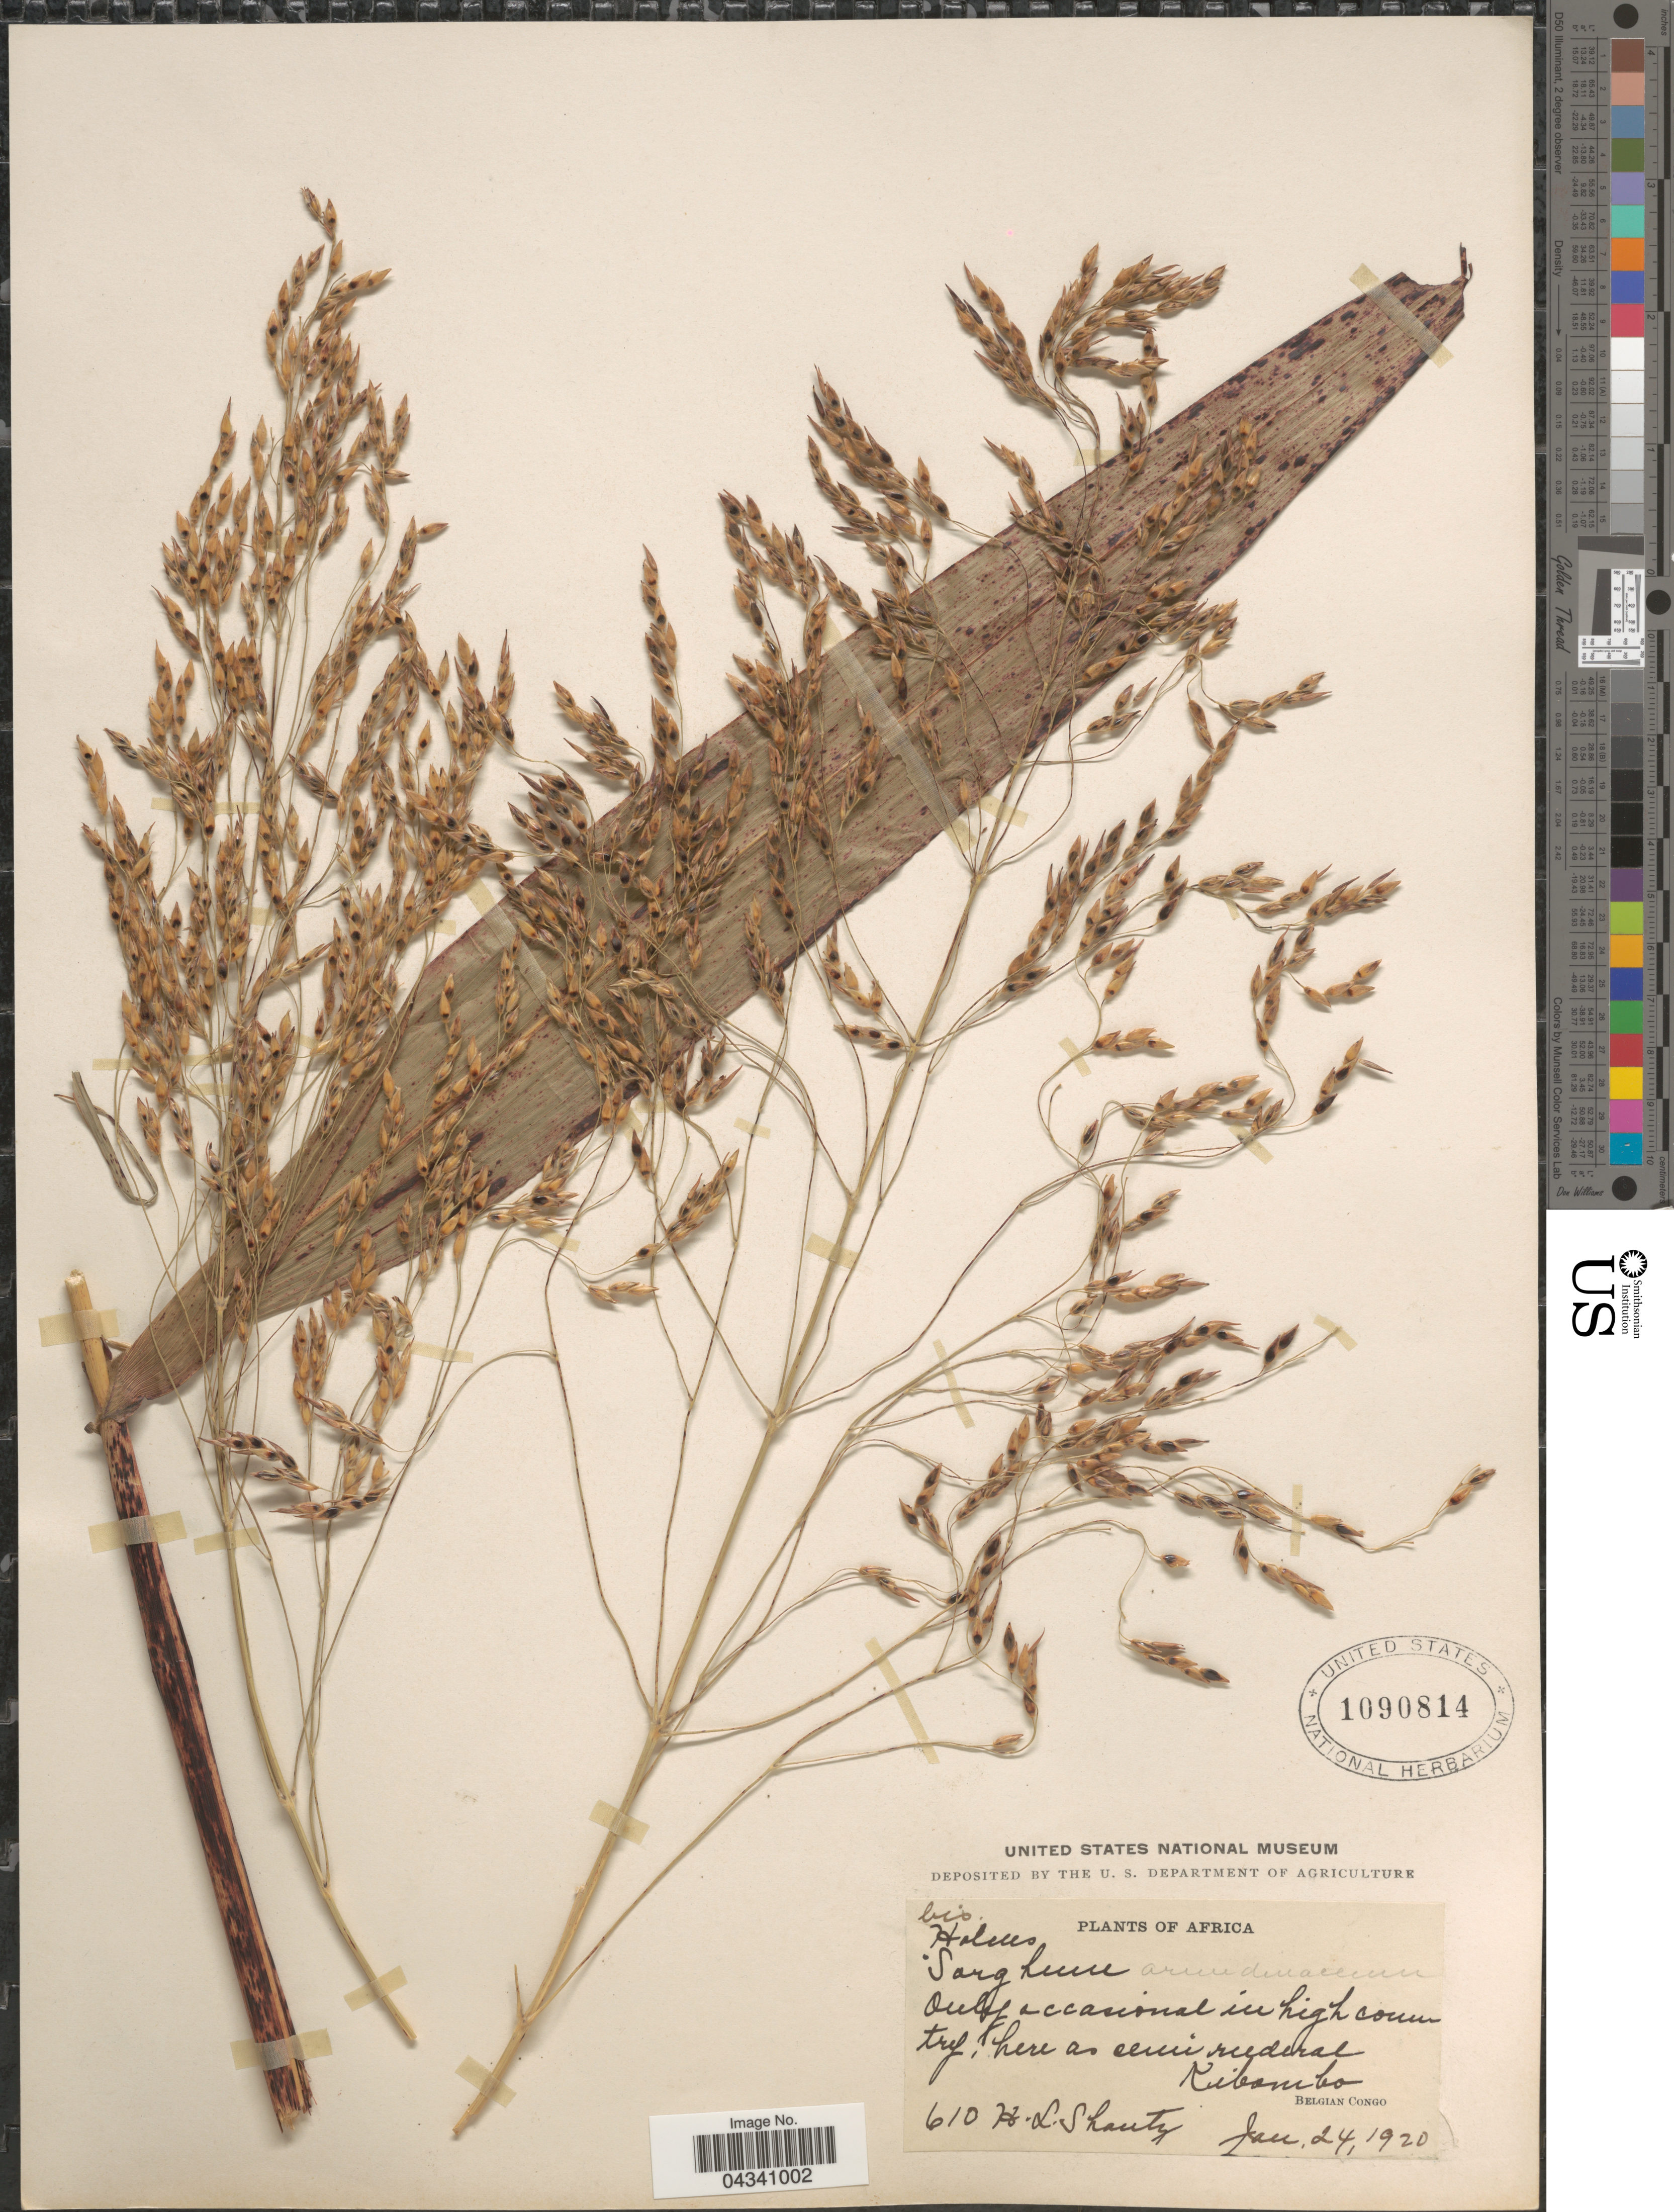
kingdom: Plantae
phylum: Tracheophyta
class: Liliopsida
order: Poales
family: Poaceae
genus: Sorghum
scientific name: Sorghum arundinaceum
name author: (Desv.) Stapf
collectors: H. Shantz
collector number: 610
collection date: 1920-01-24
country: Congo, Democratic Republic of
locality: Kibombo. Belgian Congo.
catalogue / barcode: US 1090814